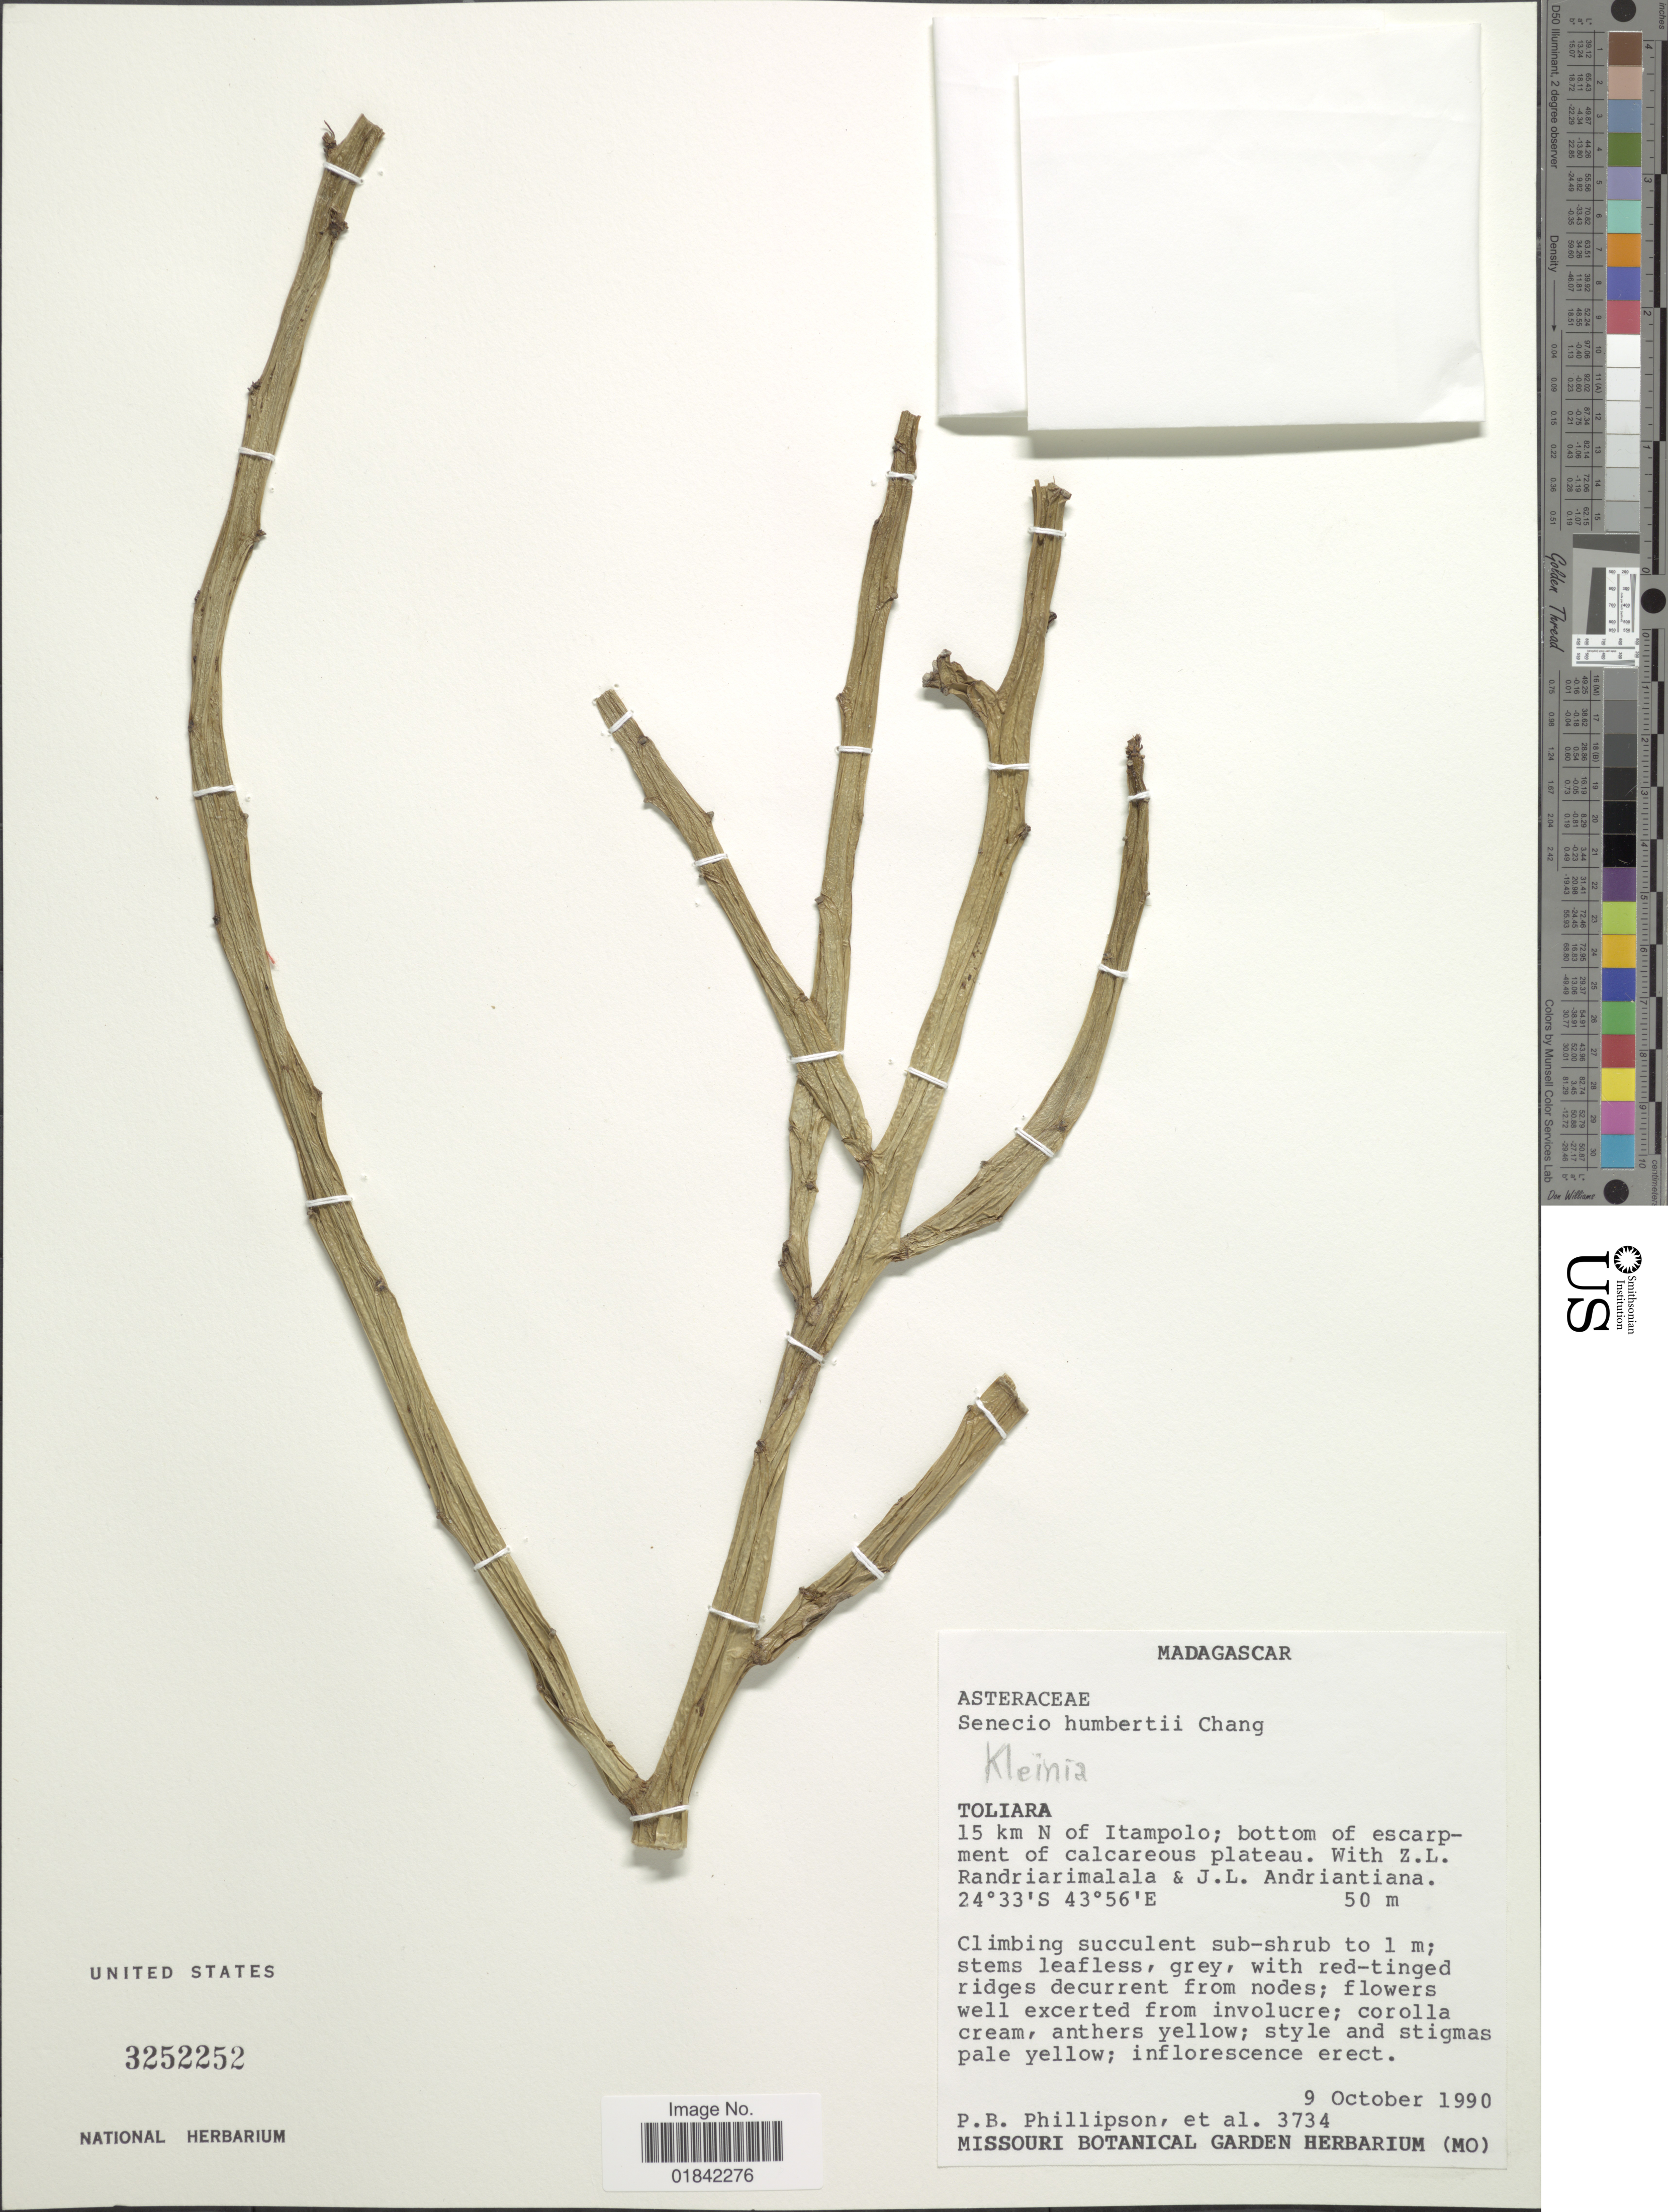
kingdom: Plantae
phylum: Tracheophyta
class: Magnoliopsida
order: Asterales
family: Asteraceae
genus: Senecio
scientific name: Senecio humbertii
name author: M.C. Chang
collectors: P. B. Phillipson, Z. Randriarimalala, J. Andriantiana & et al.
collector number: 3734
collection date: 1990-10-09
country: Madagascar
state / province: Atsimo-Andrefana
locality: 15 km N of Itampolo, bottom of escarpment of calcareous plateau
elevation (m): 50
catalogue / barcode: US 3252252